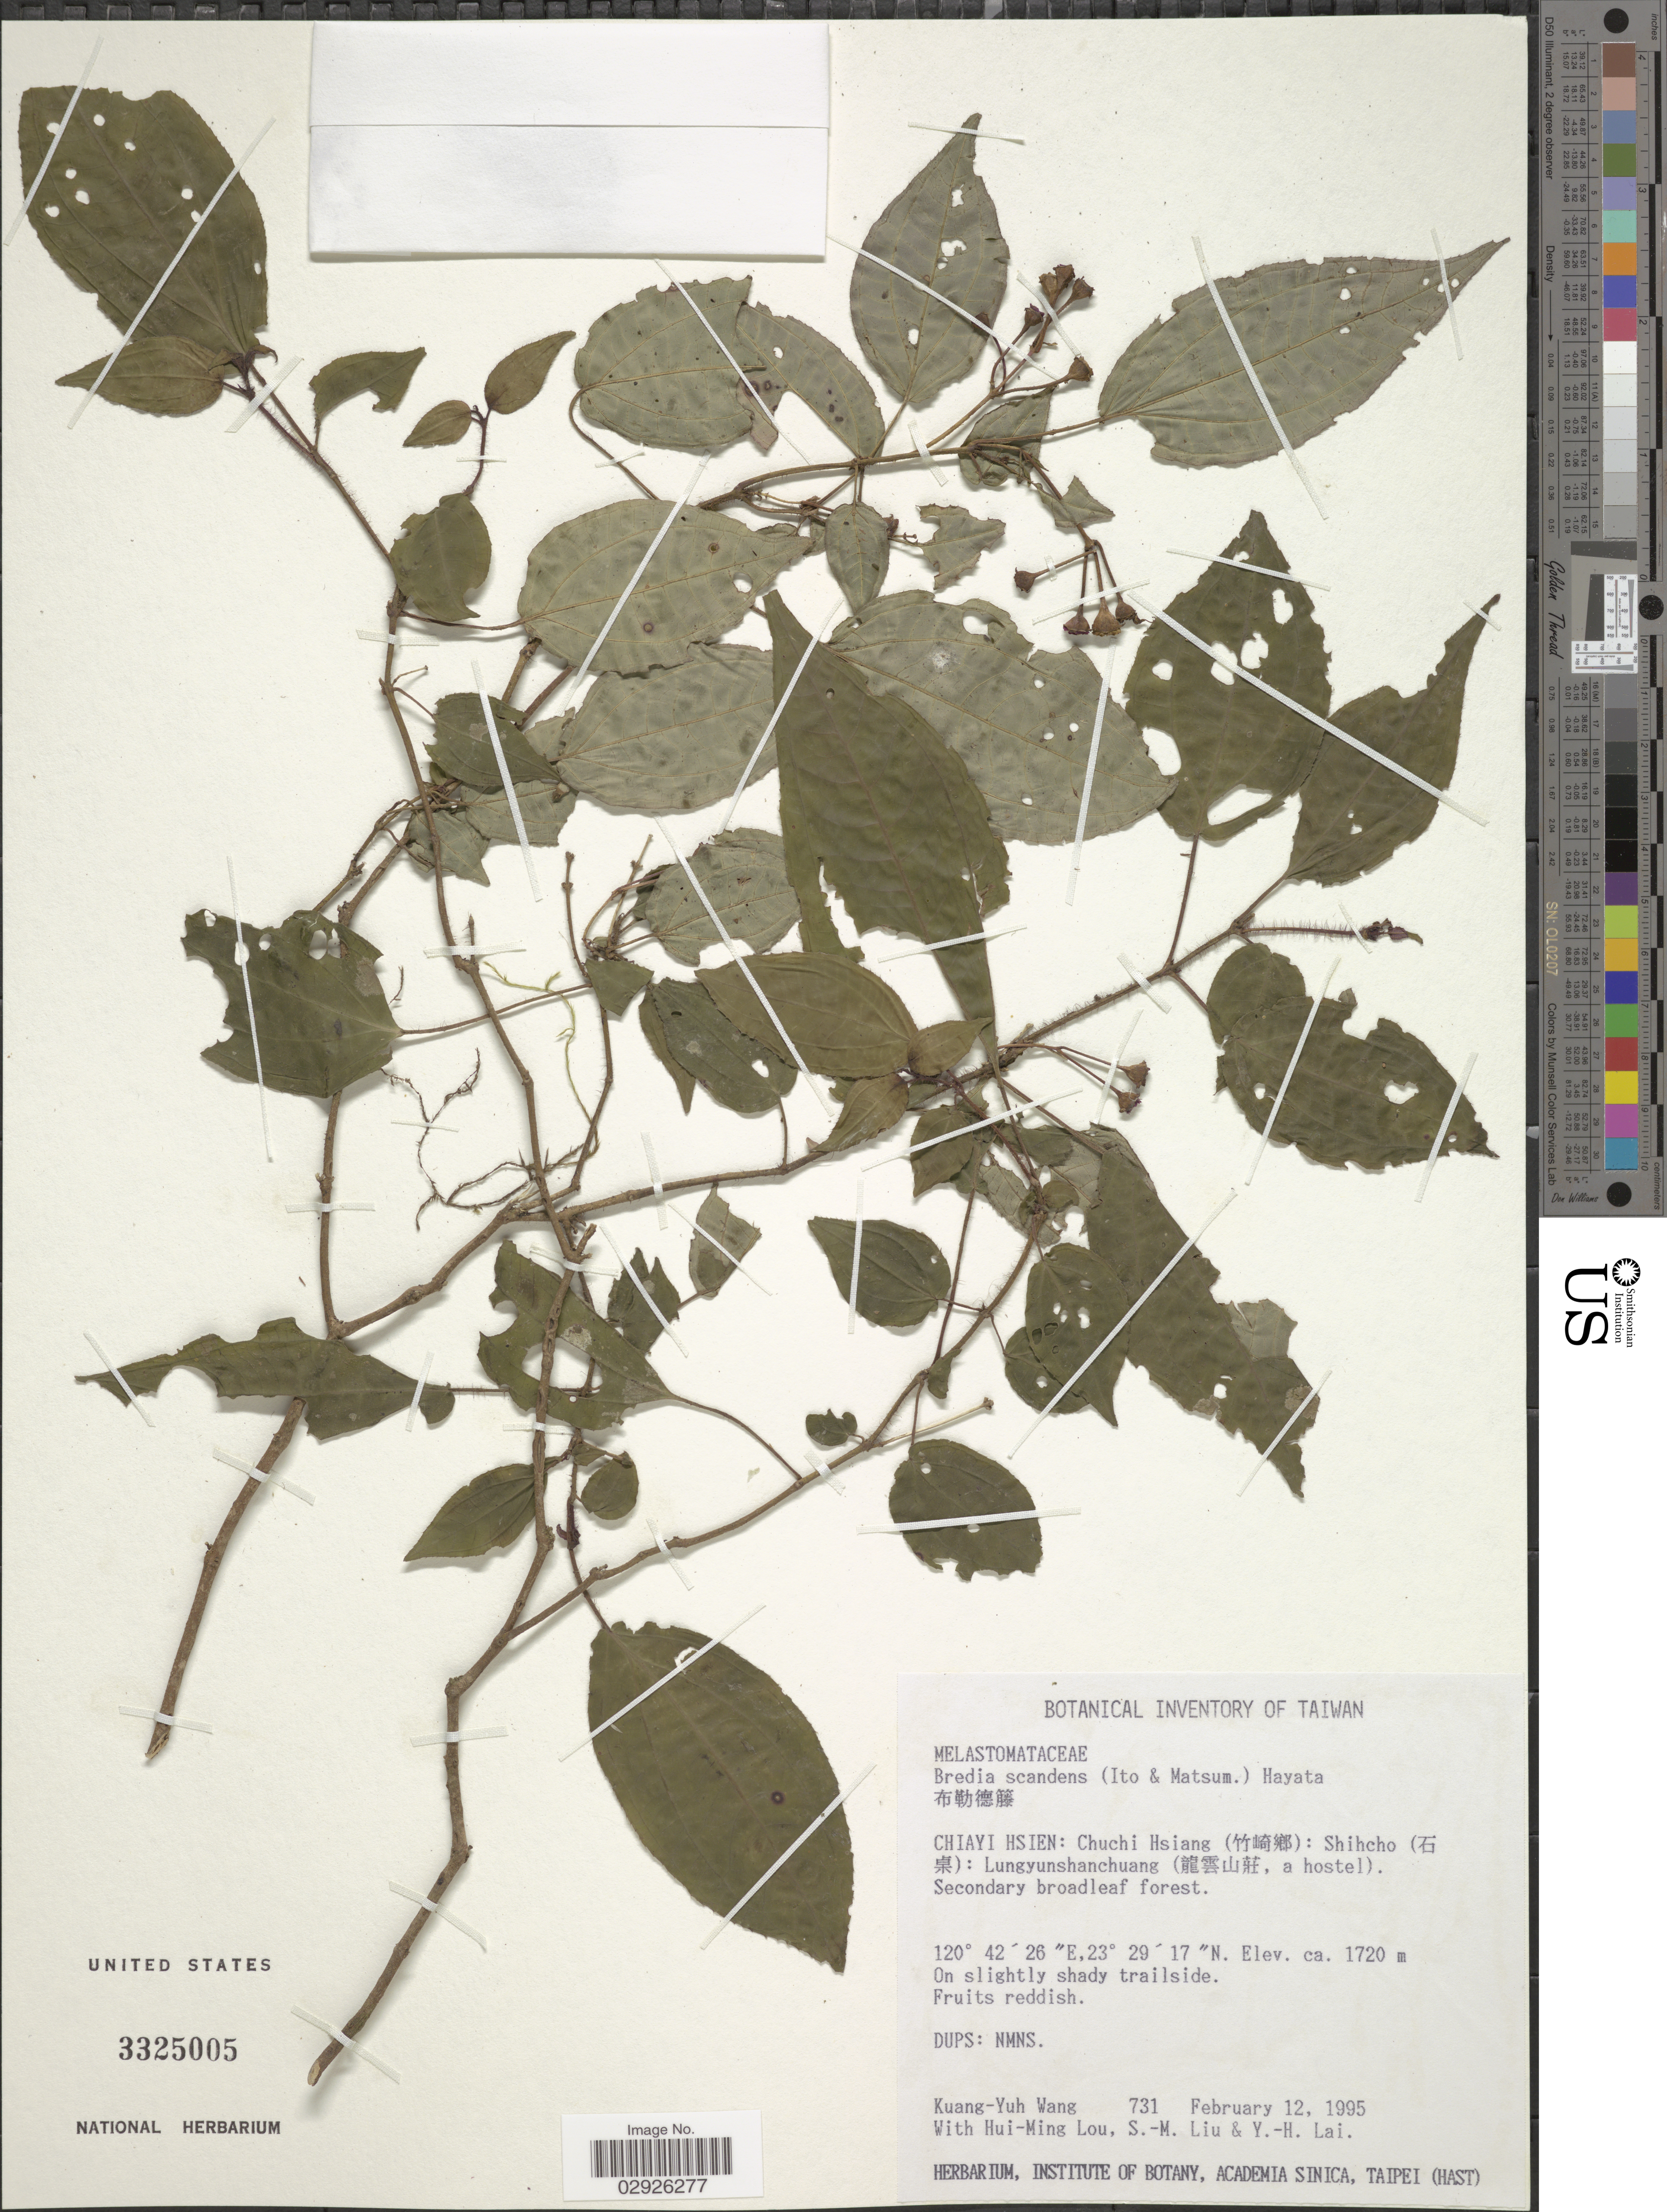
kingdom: Plantae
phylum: Tracheophyta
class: Magnoliopsida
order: Myrtales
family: Melastomataceae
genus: Bredia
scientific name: Bredia scandens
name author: (Ito & Matsum.) Hayata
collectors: K. Wang, H. Lou, S. J. Liu & Y. Lai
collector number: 731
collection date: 1995-02-12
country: Taiwan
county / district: Chiayi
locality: Chiayi Hsien: Chuchi Hsiang: Shihcho: Lungyunshanchuang.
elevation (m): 1720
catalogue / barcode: US 3325005